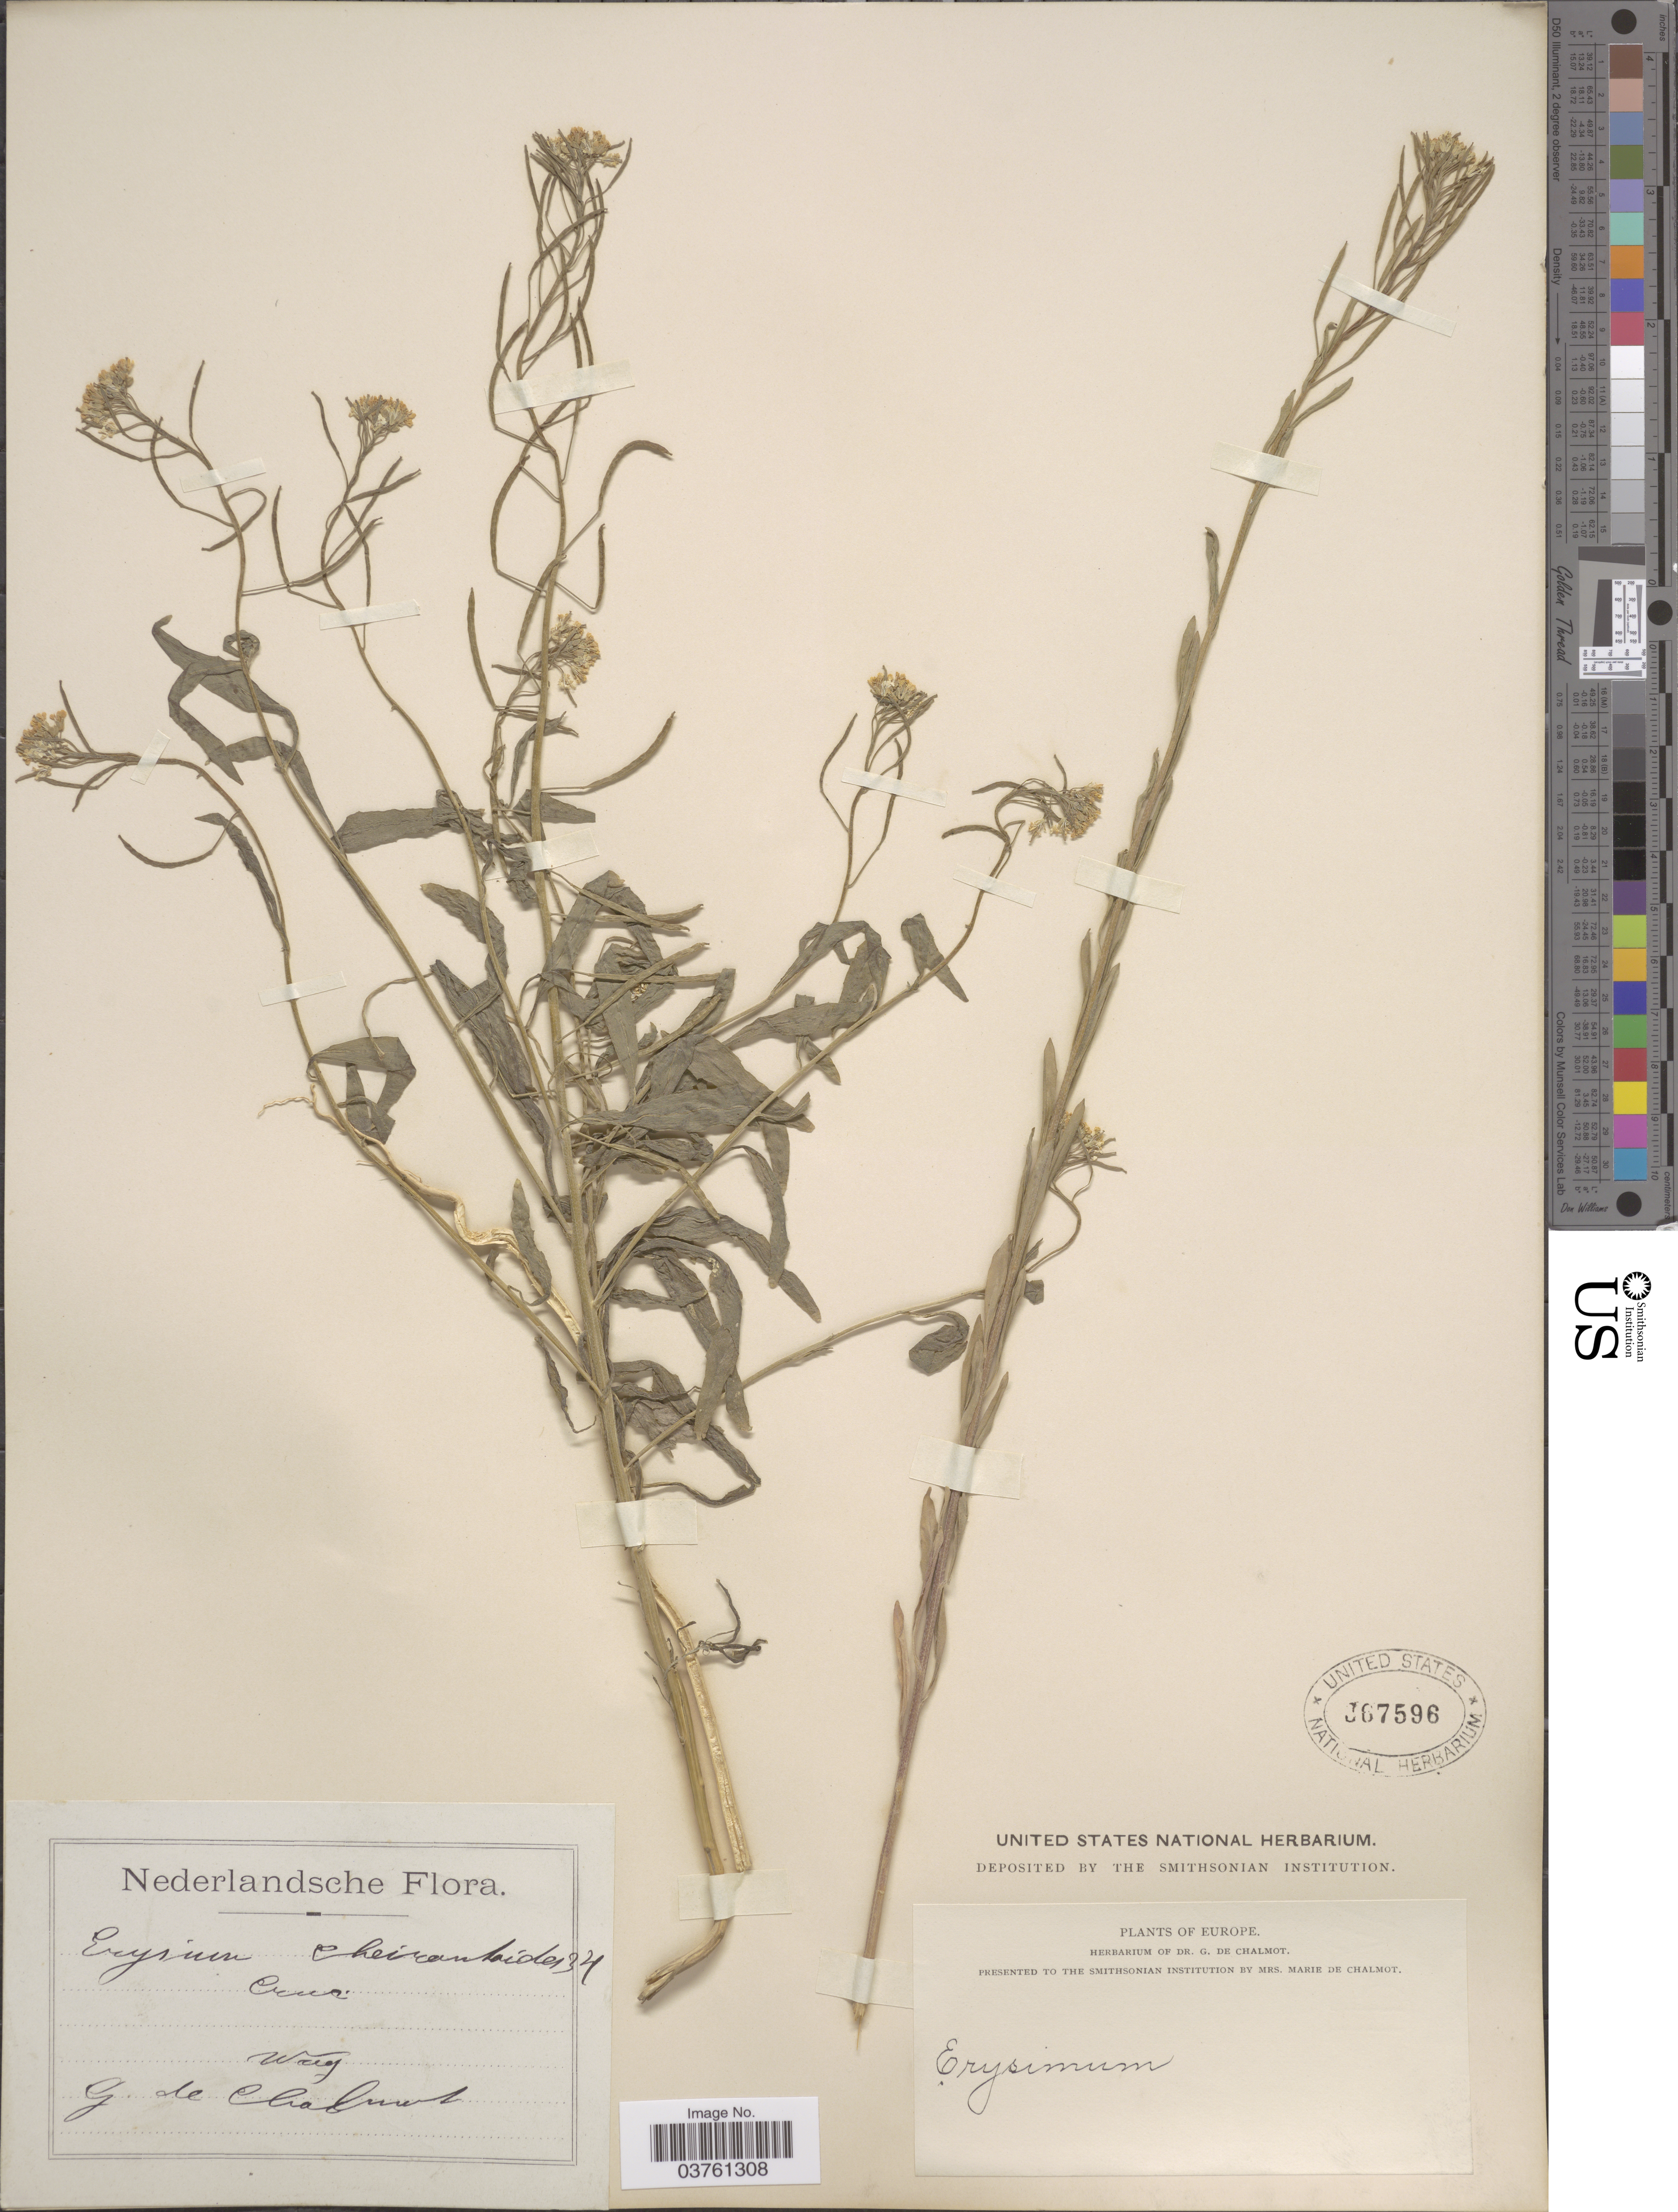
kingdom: Plantae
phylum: Tracheophyta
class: Magnoliopsida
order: Brassicales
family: Brassicaceae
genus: Erysimum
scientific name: Erysimum cheiranthoides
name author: L.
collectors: G. de Chalmot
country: Netherlands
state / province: Gelderland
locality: Wag.